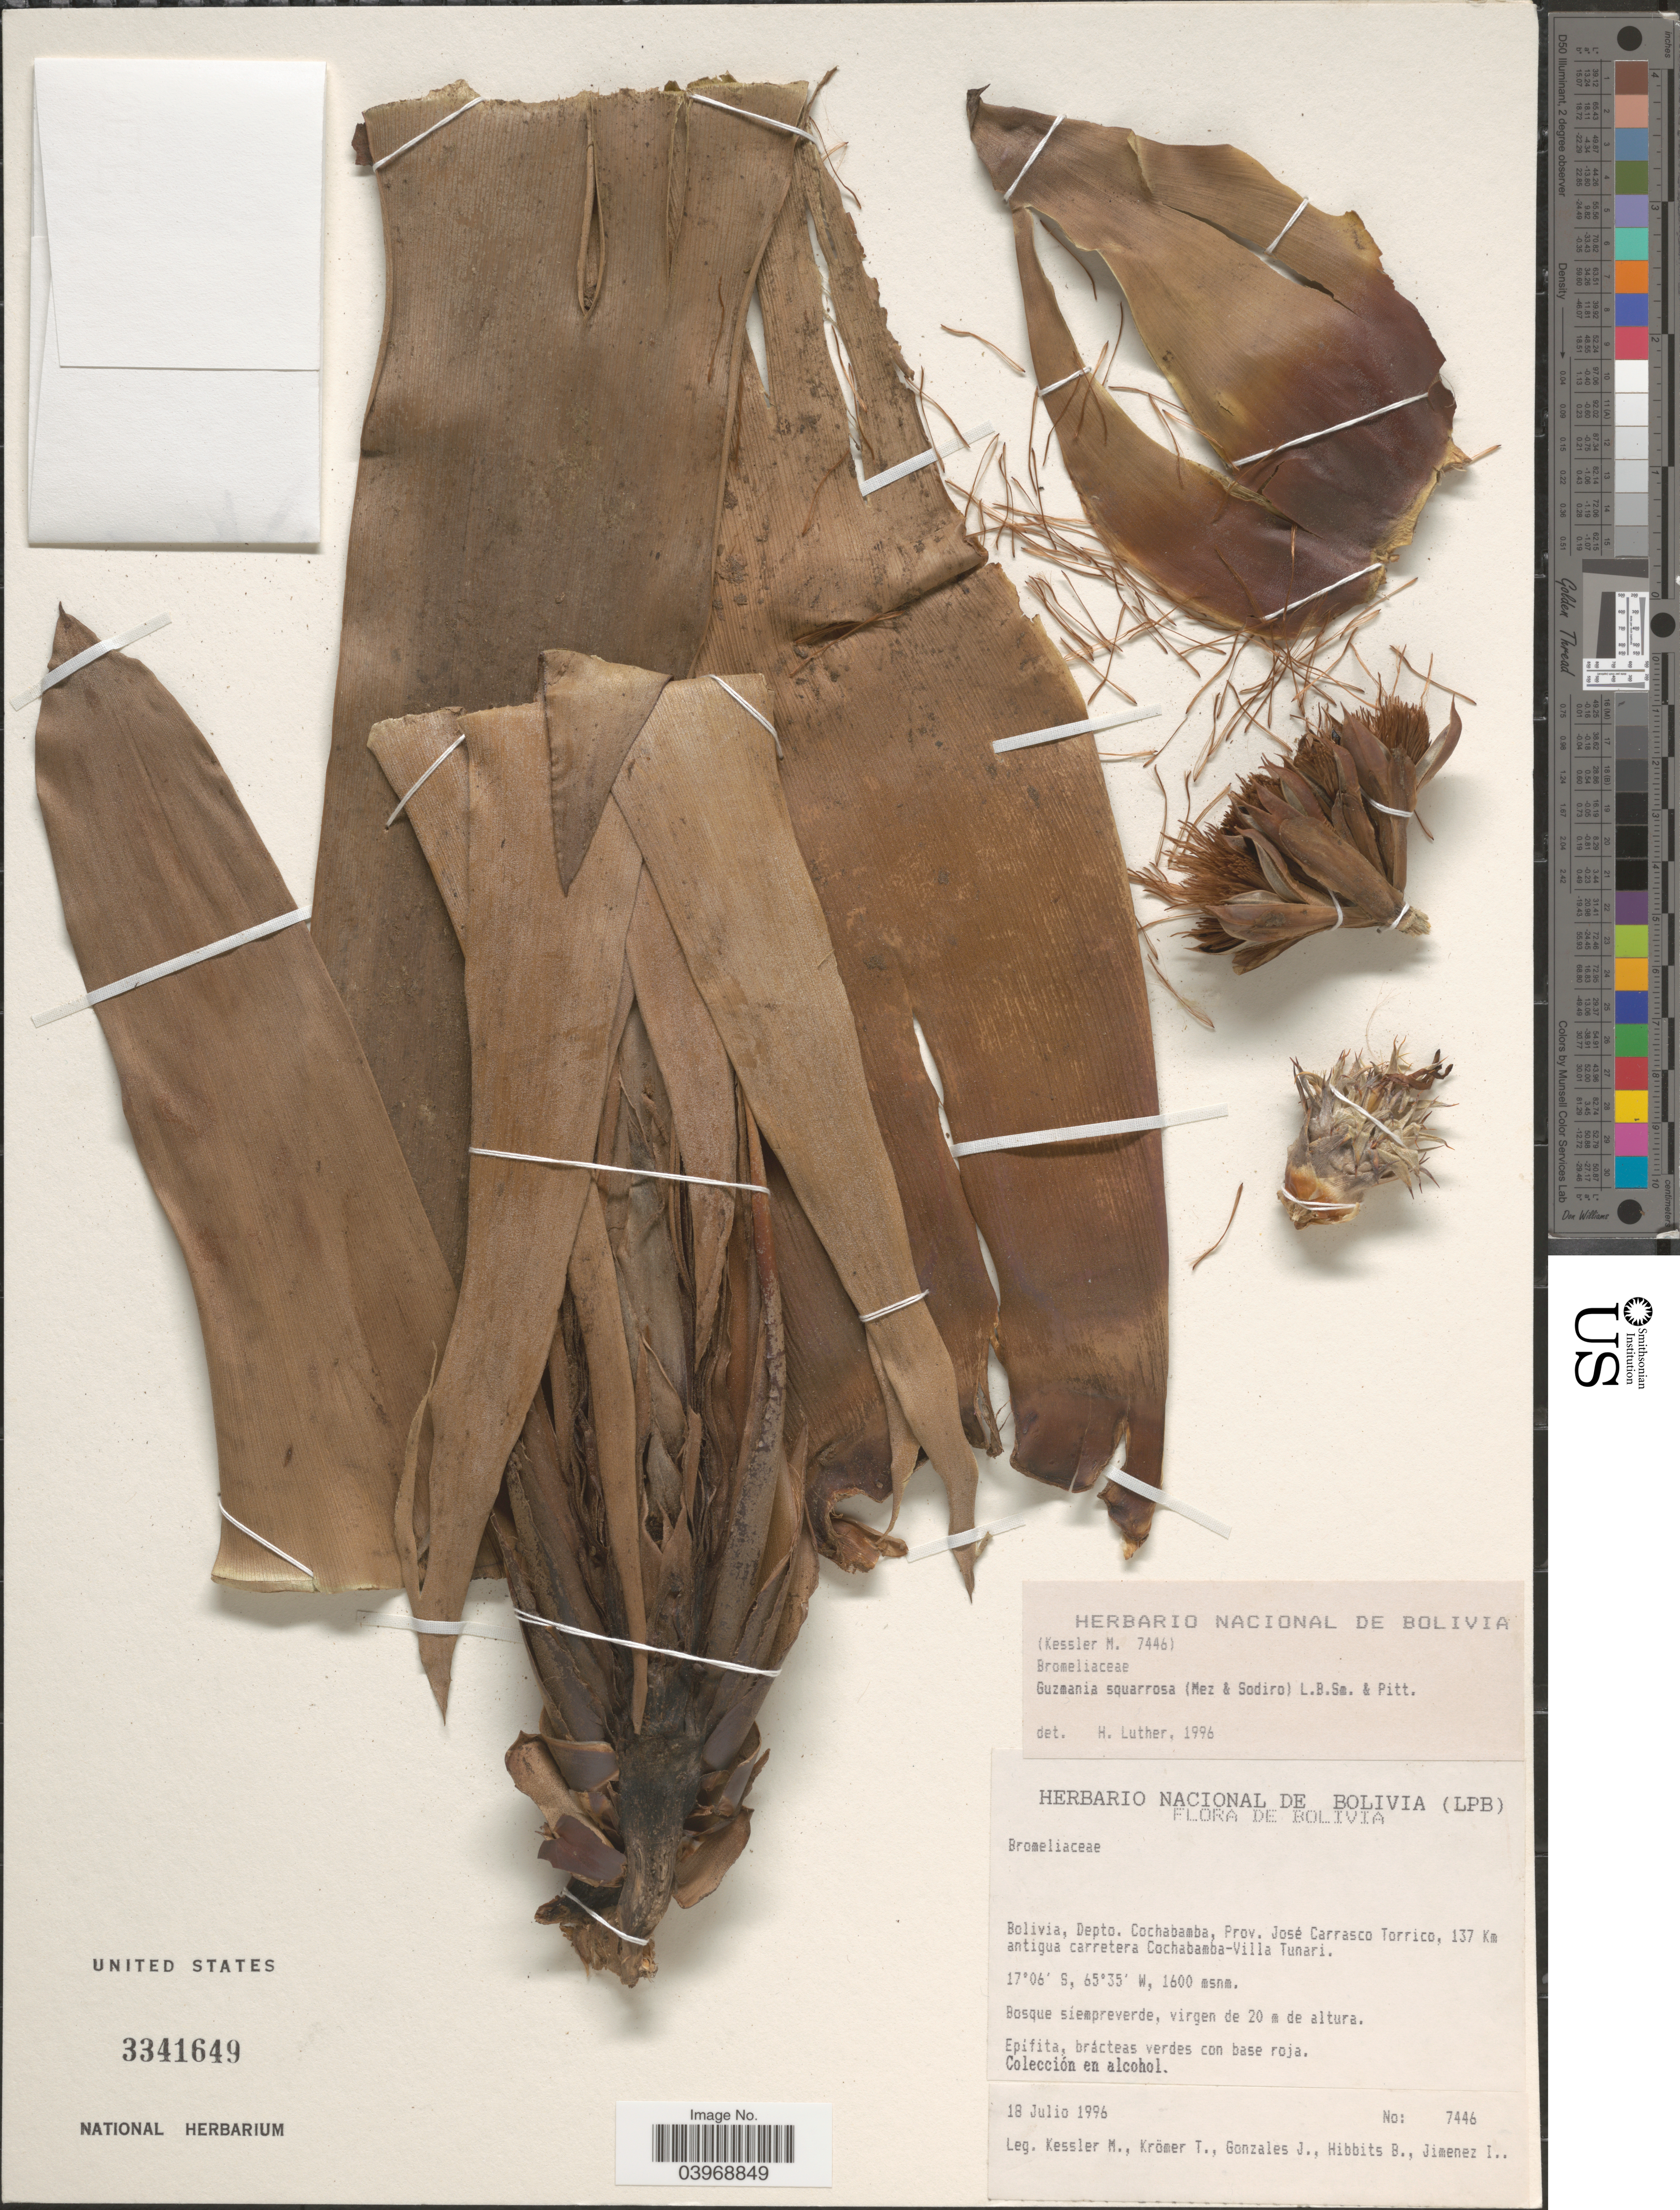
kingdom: Plantae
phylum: Tracheophyta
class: Liliopsida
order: Poales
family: Bromeliaceae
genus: Guzmania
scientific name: Guzmania squarrosa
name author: (Mez & Sodiro) L.B. Sm. & Pittendr.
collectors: M. Kessler, T. Krömer, J. Gonzales, B. Hibbits & I. Jimenez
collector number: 7446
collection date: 1996-07-18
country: Bolivia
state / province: Cochabamba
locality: Depto. Cochabamba, Prov. José Carrasco Torrico, 137 Km antigua carretera Cochabamba-Villa Tunari.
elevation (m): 1600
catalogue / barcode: US 3341649